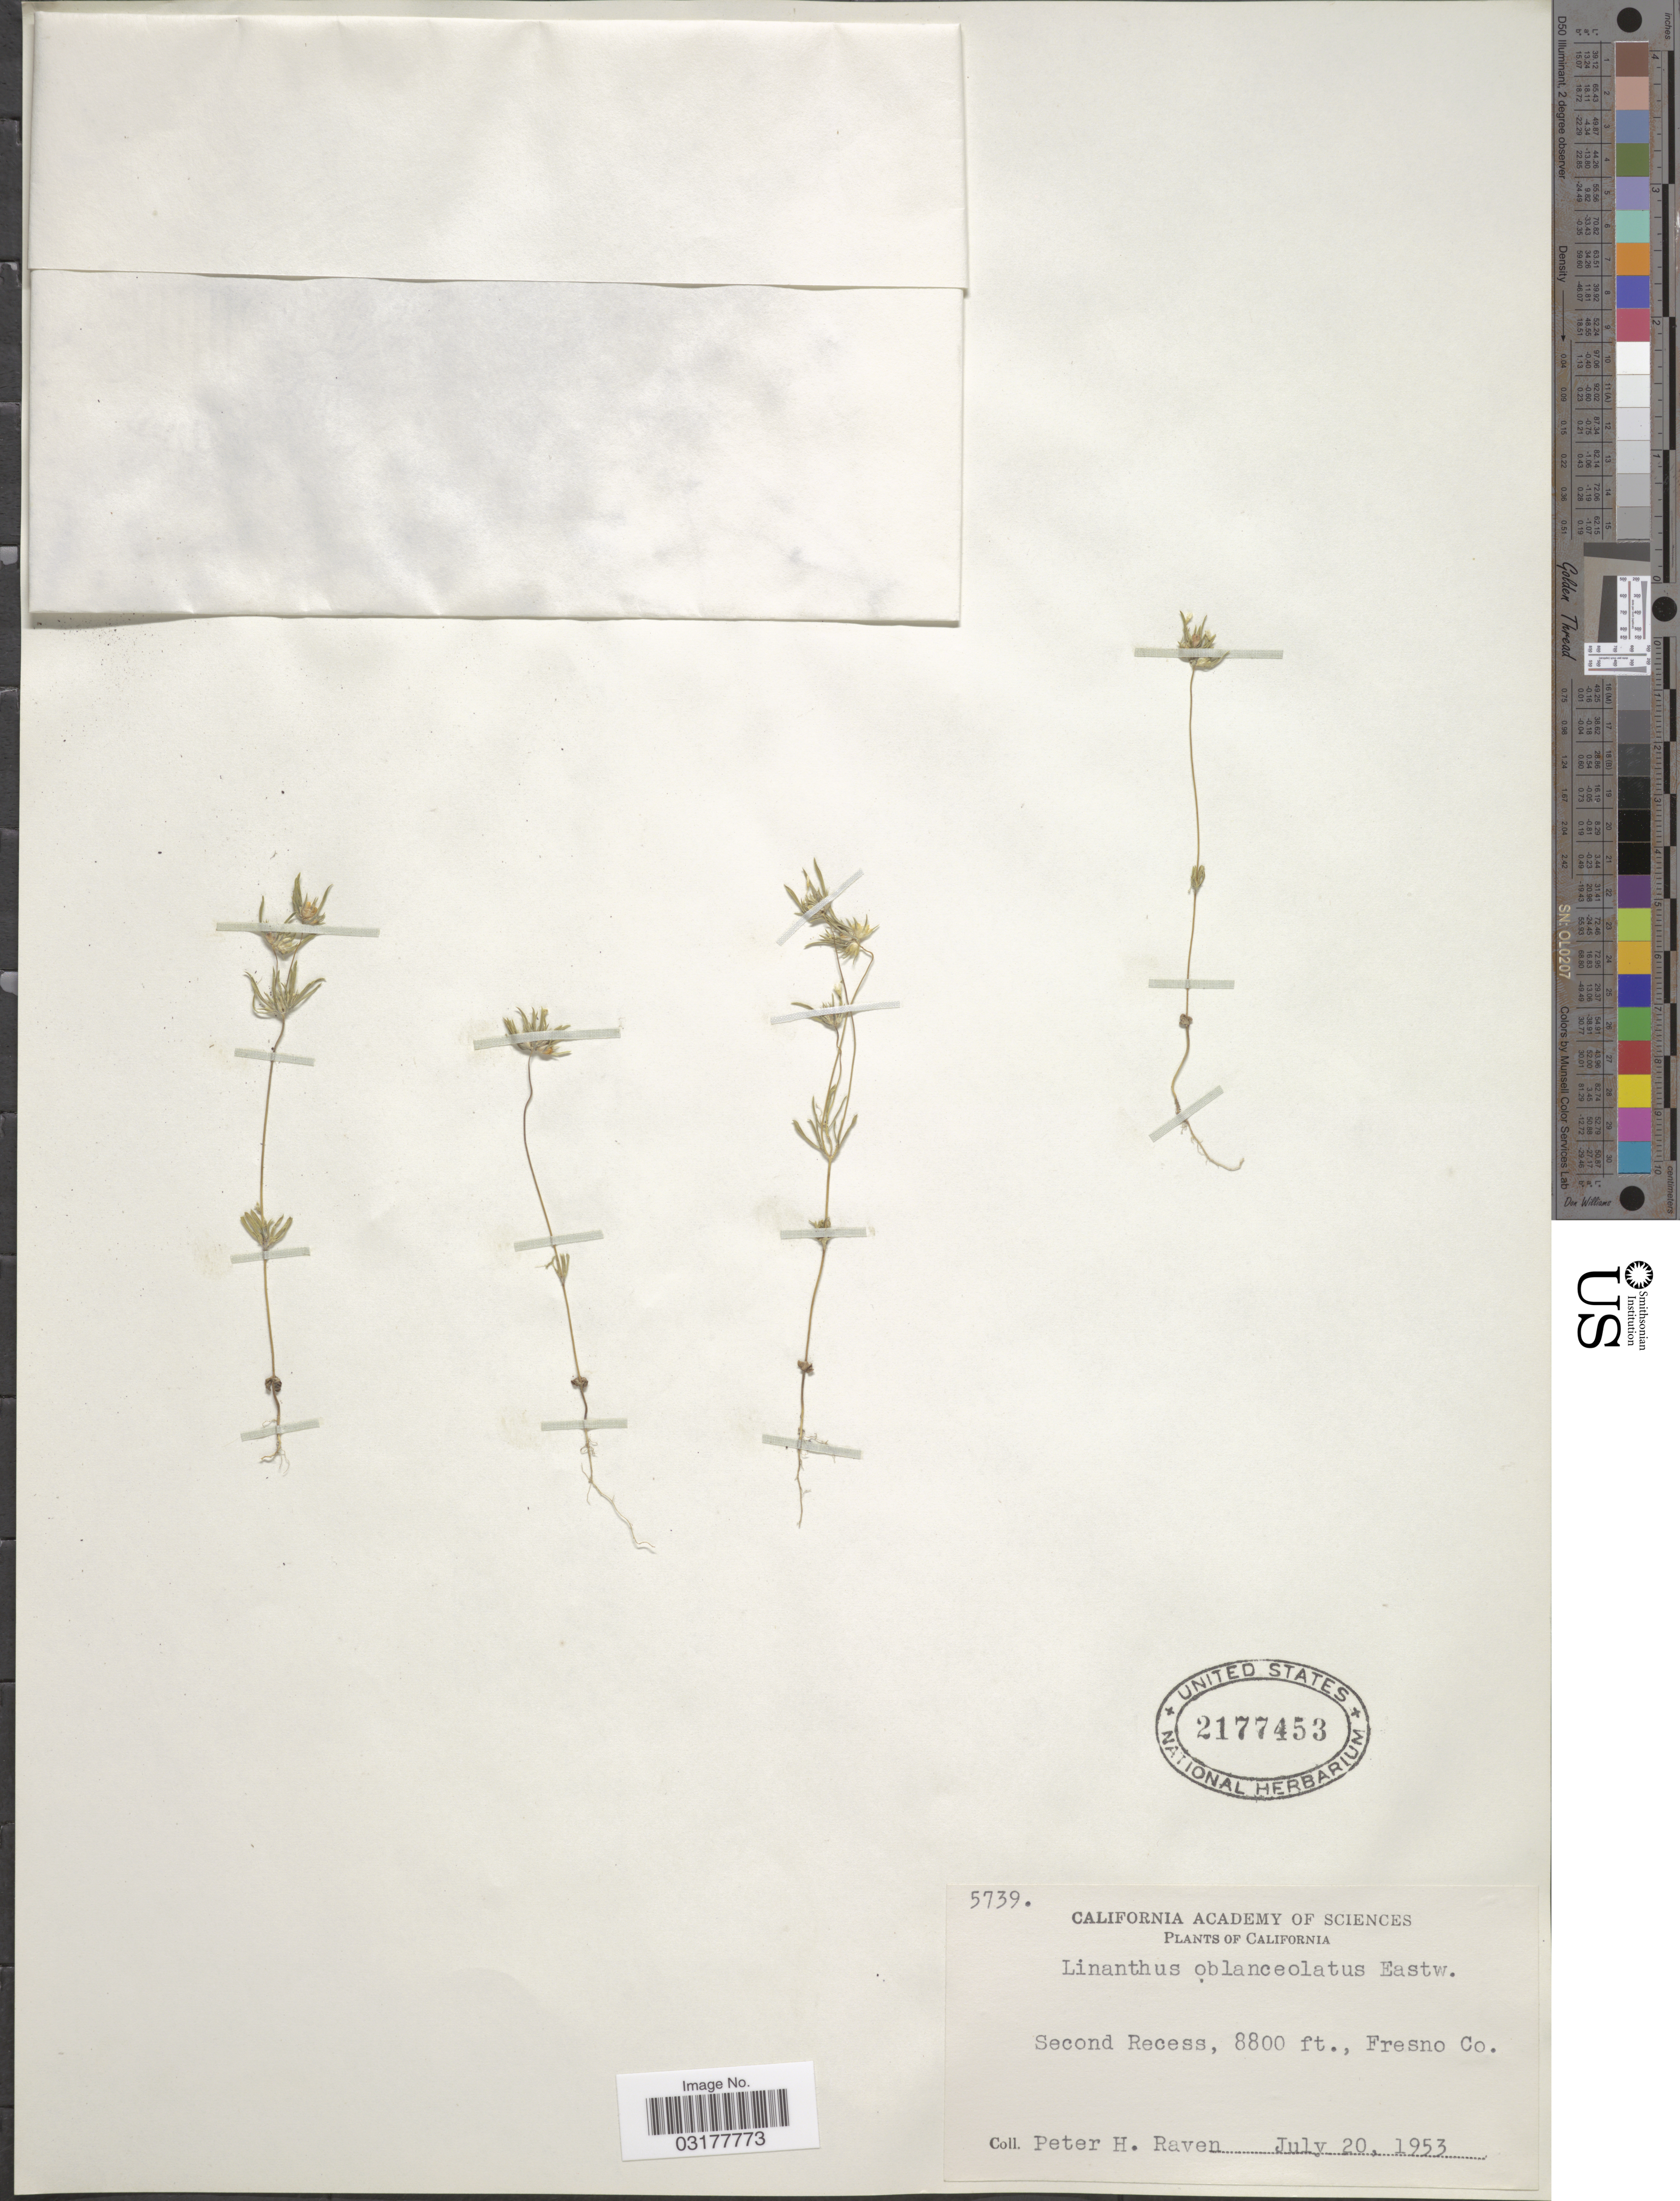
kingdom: Plantae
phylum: Tracheophyta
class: Magnoliopsida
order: Ericales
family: Polemoniaceae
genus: Leptosiphon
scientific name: Leptosiphon oblanceolatus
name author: (Brand) J.M. Porter & L.A. Johnson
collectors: P. Raven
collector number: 5739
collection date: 1953-07-20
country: United States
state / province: California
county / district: Fresno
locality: Second Recess, Fresno Co.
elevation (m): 2682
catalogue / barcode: US 2177453